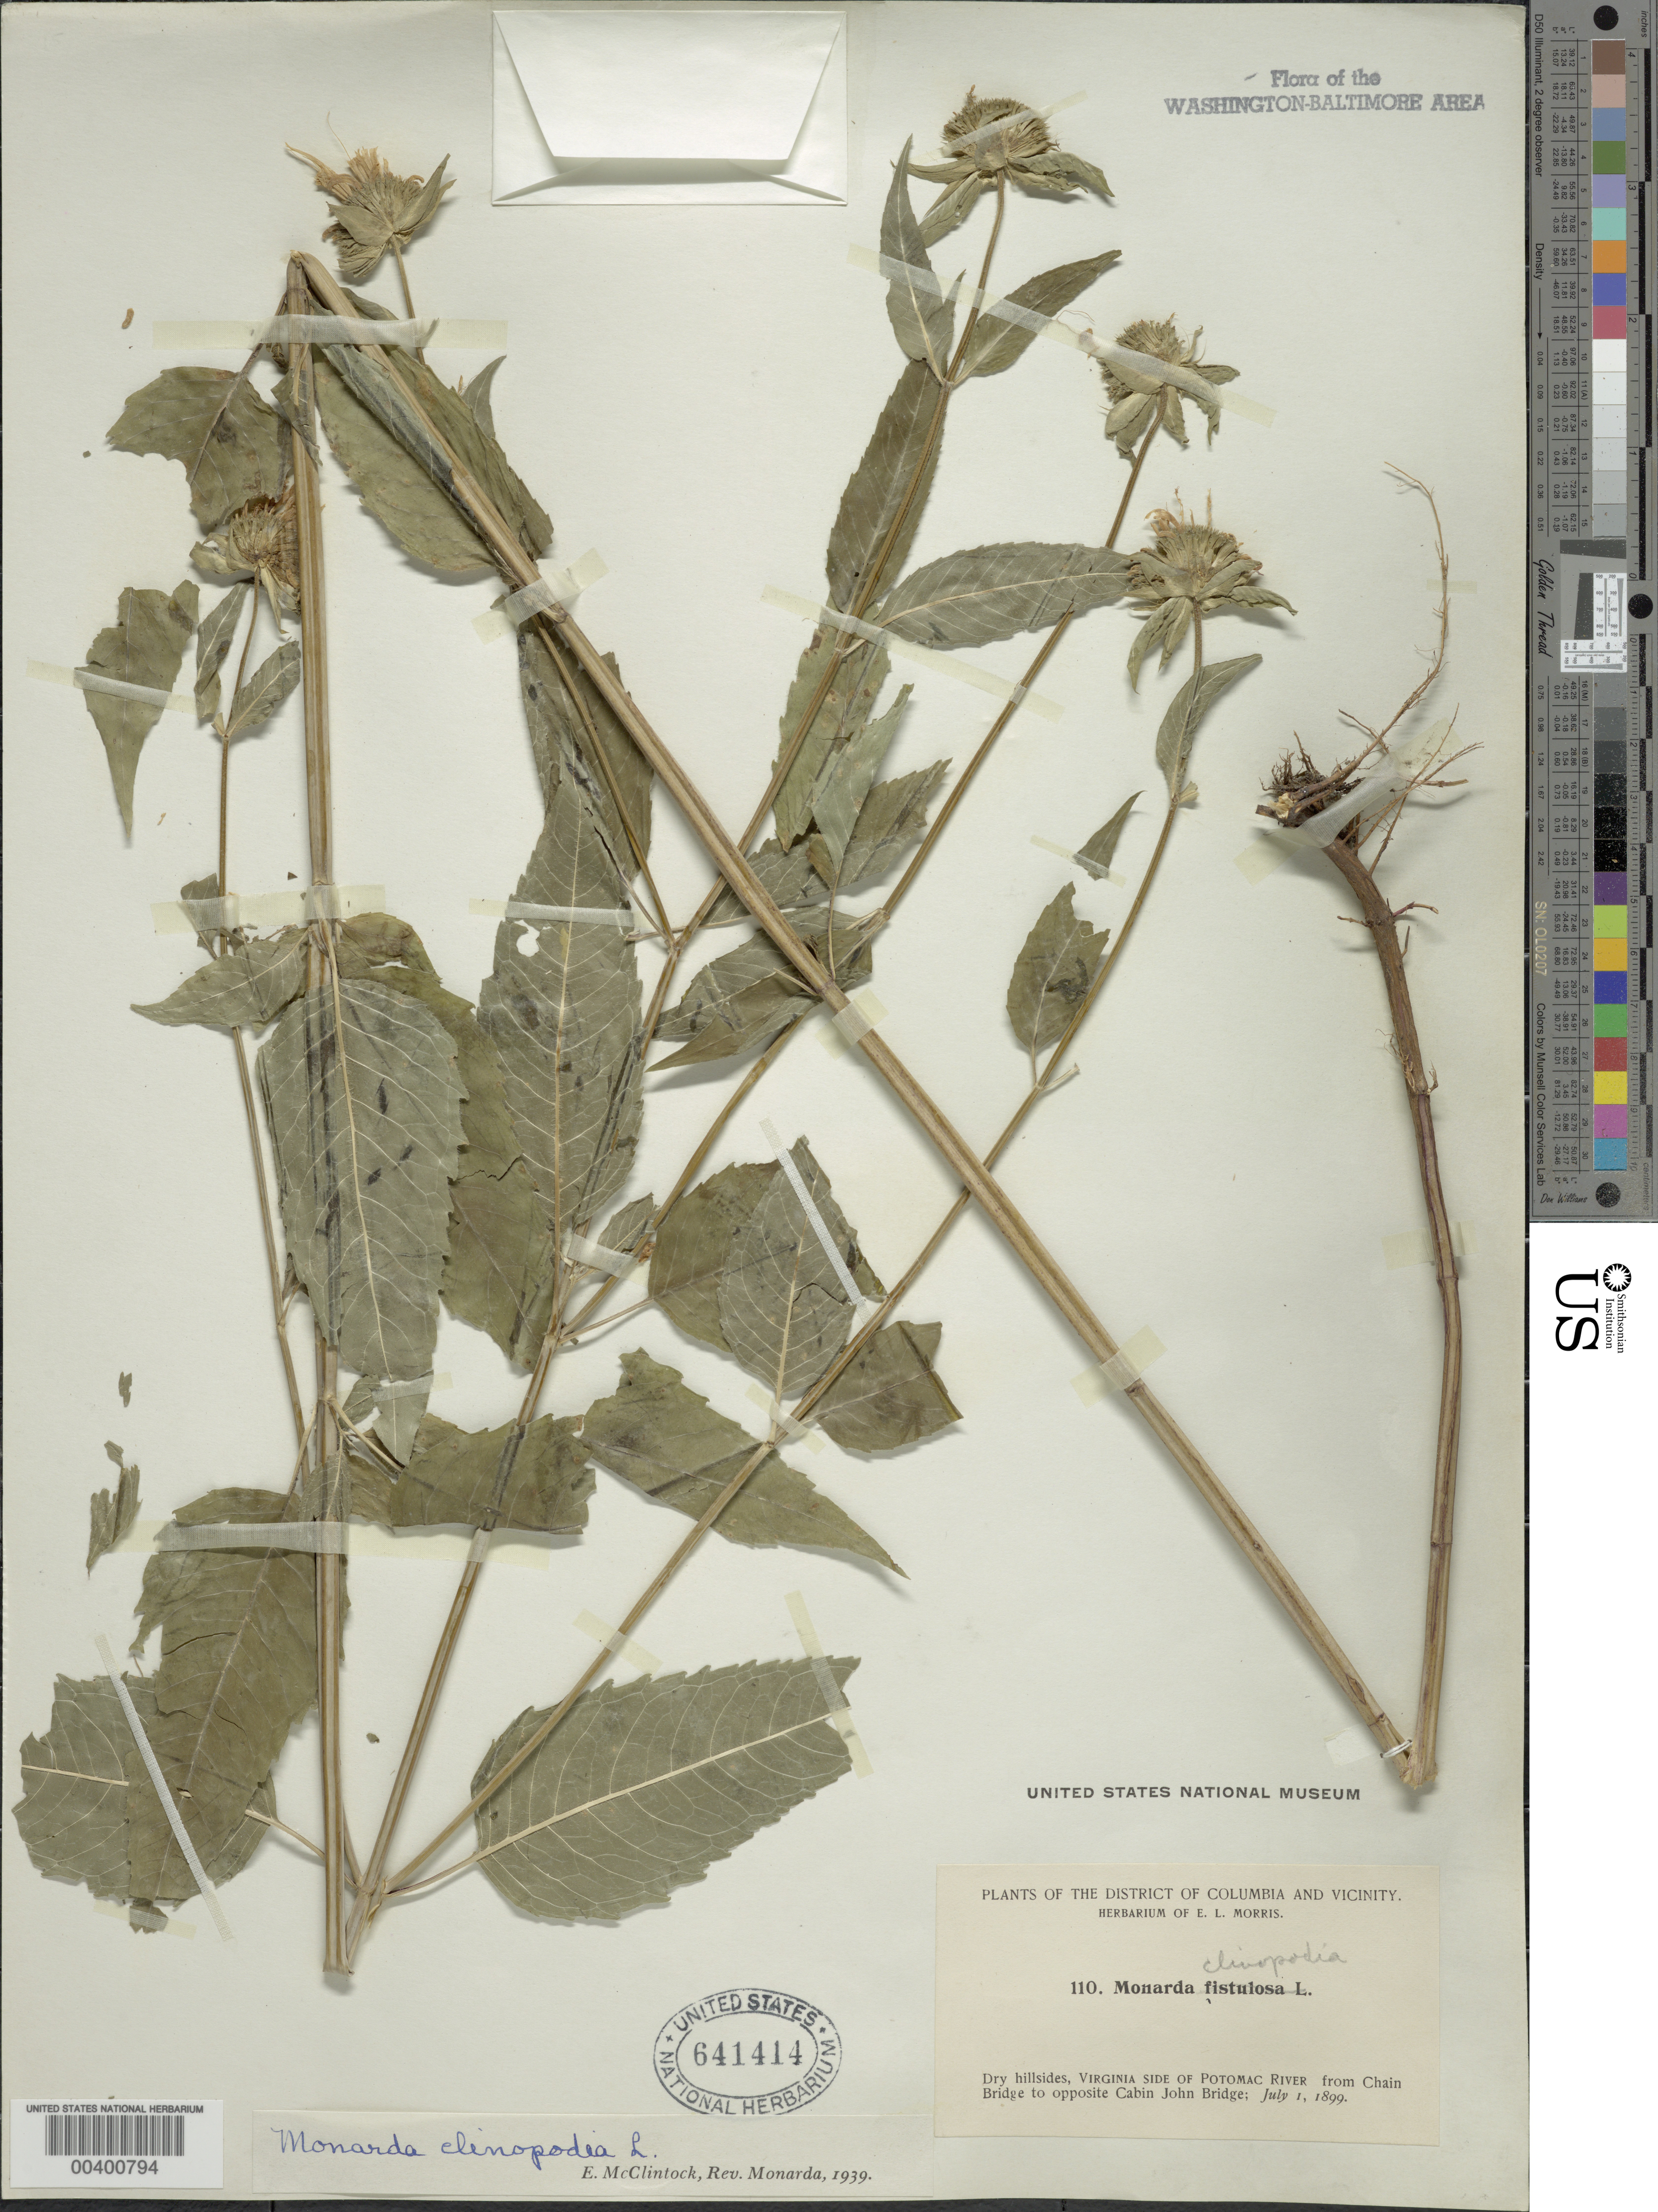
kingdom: Plantae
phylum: Tracheophyta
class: Magnoliopsida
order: Lamiales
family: Lamiaceae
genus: Monarda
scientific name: Monarda clinopodia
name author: L.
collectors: E. L. Morris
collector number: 110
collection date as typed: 01 Jul 1899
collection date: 1899-07-01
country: United States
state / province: Virginia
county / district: Fairfax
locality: Potomac Shore, Chain Bridge to opposite Cabin John Bridge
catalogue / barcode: US 641414